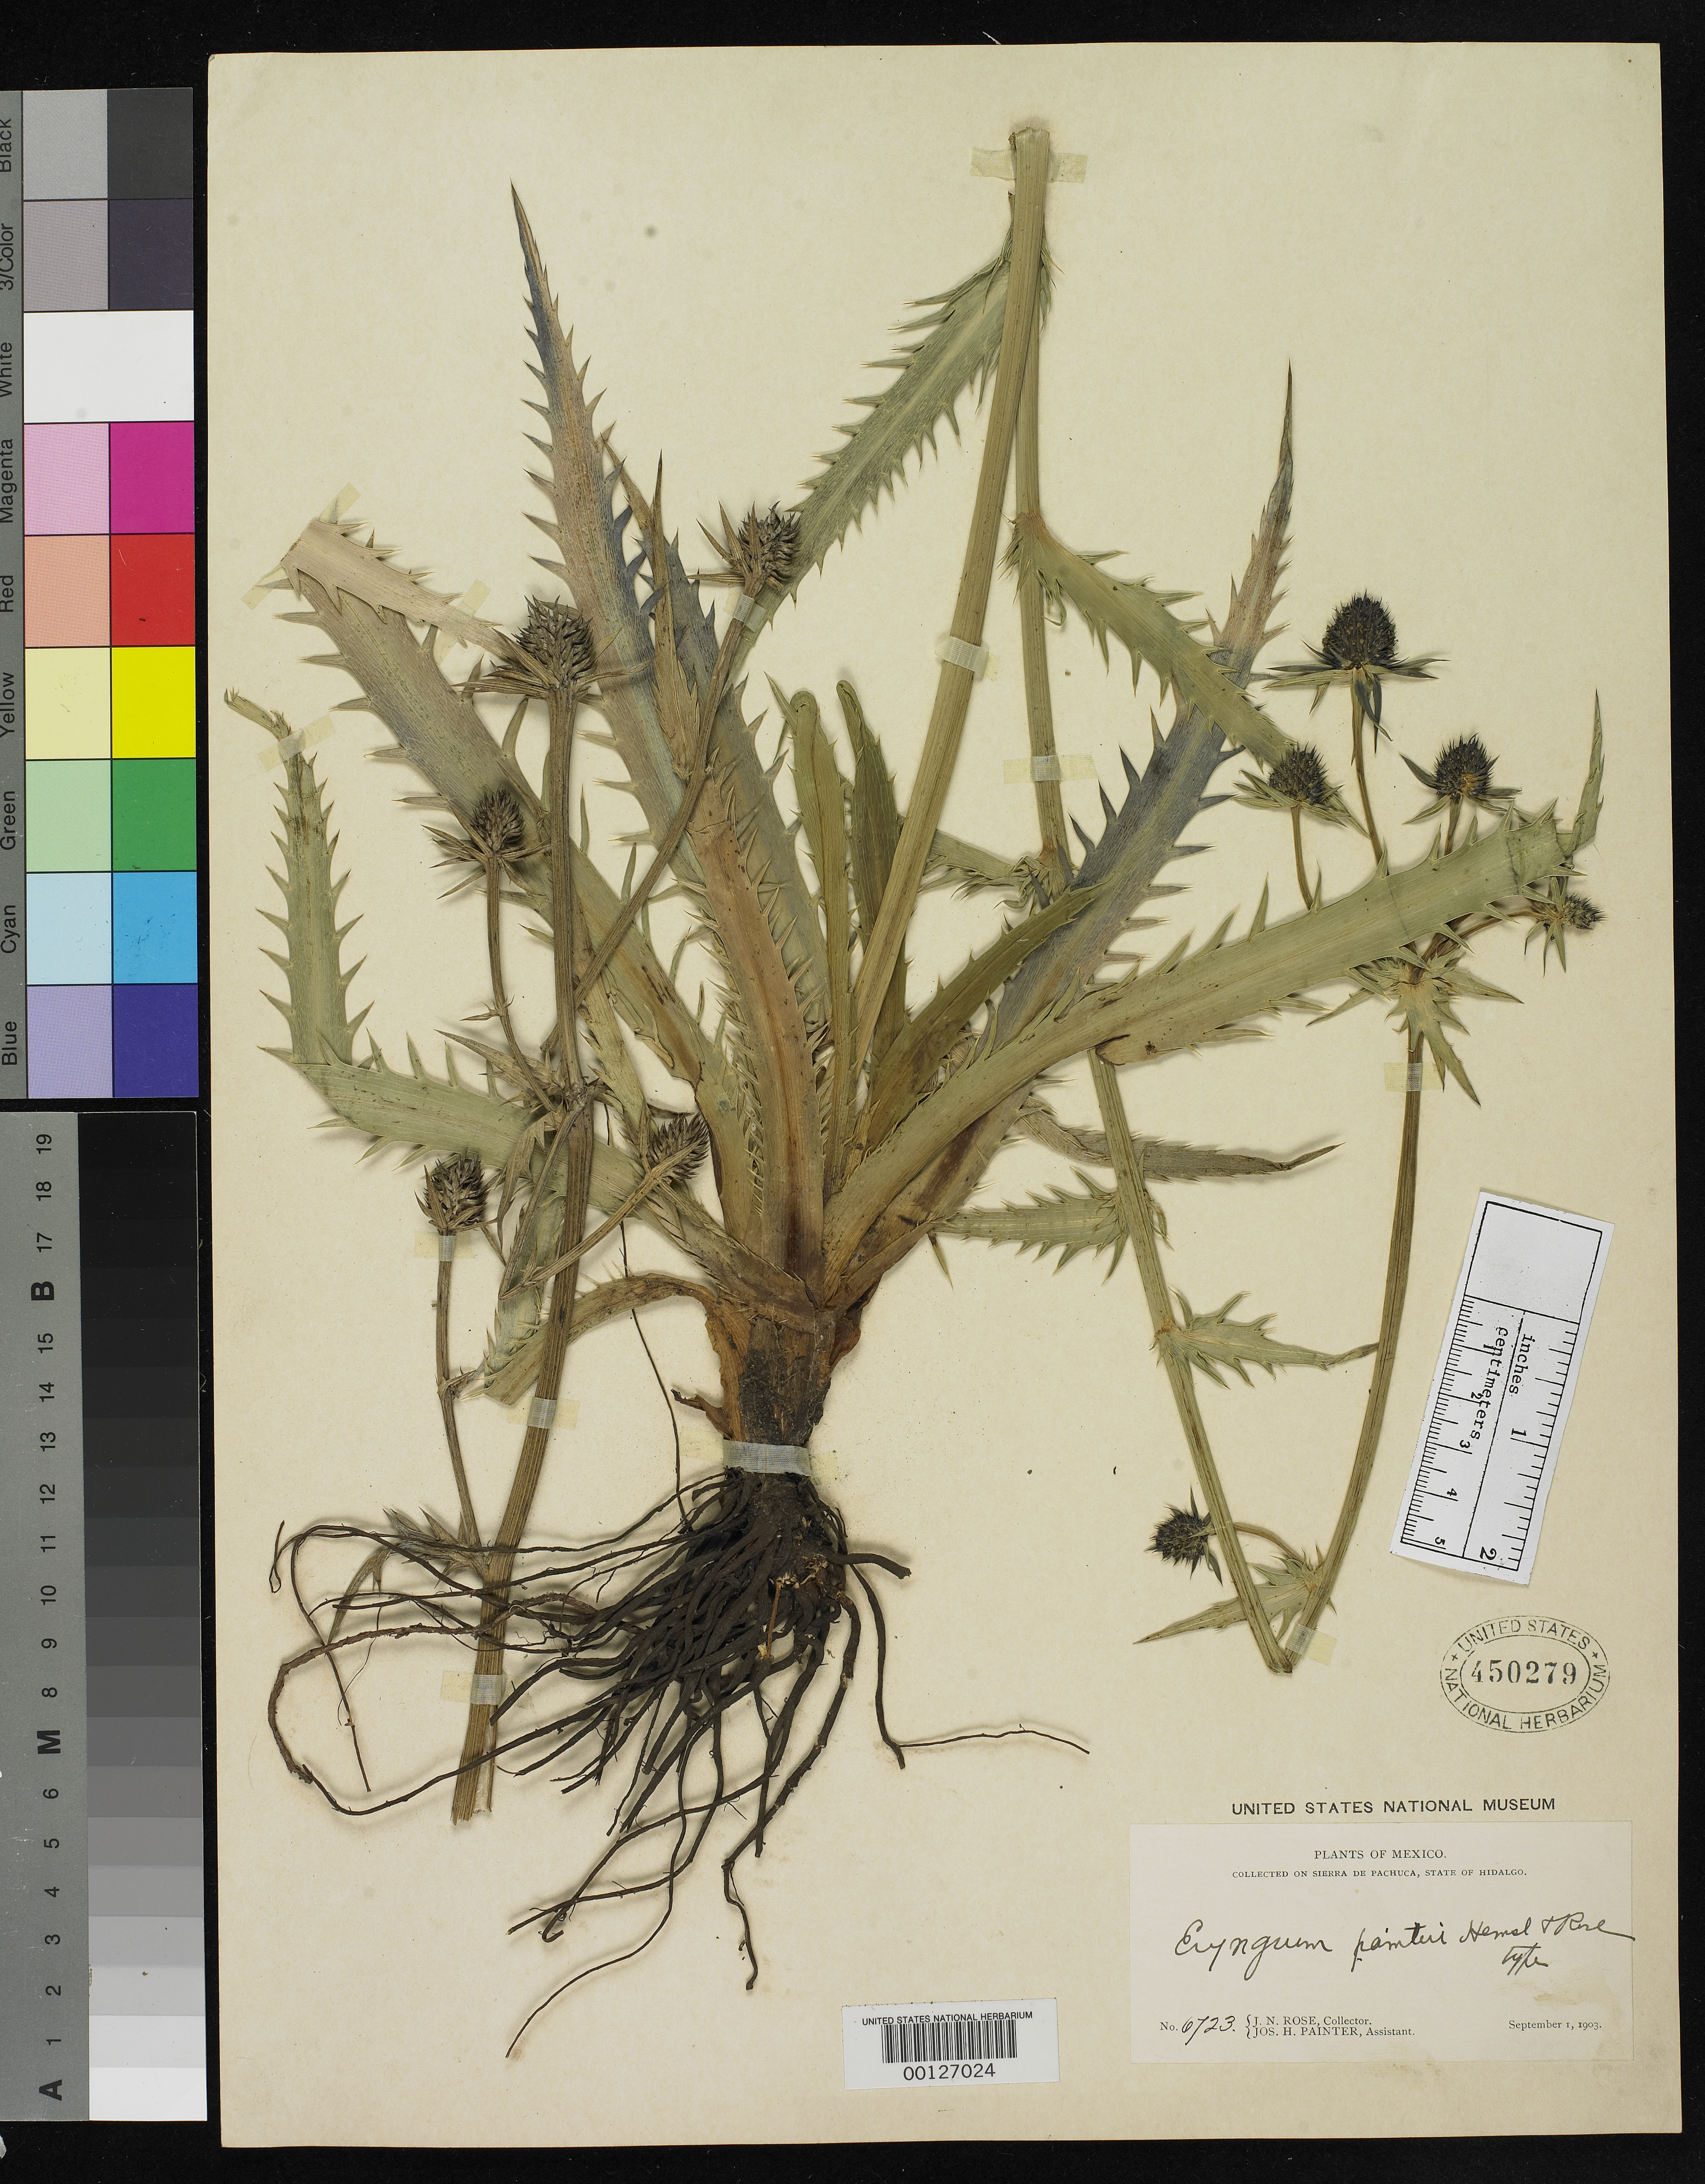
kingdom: Plantae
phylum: Tracheophyta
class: Magnoliopsida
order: Apiales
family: Apiaceae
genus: Eryngium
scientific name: Eryngium painteri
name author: Hemsl. & Rose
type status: Holotype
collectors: J. N. Rose & J. H. Painter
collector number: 6723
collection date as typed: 01 Sep 1903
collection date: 1903-09-01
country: Mexico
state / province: Hidalgo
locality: Sierra de Pachuca.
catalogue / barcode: US 450279